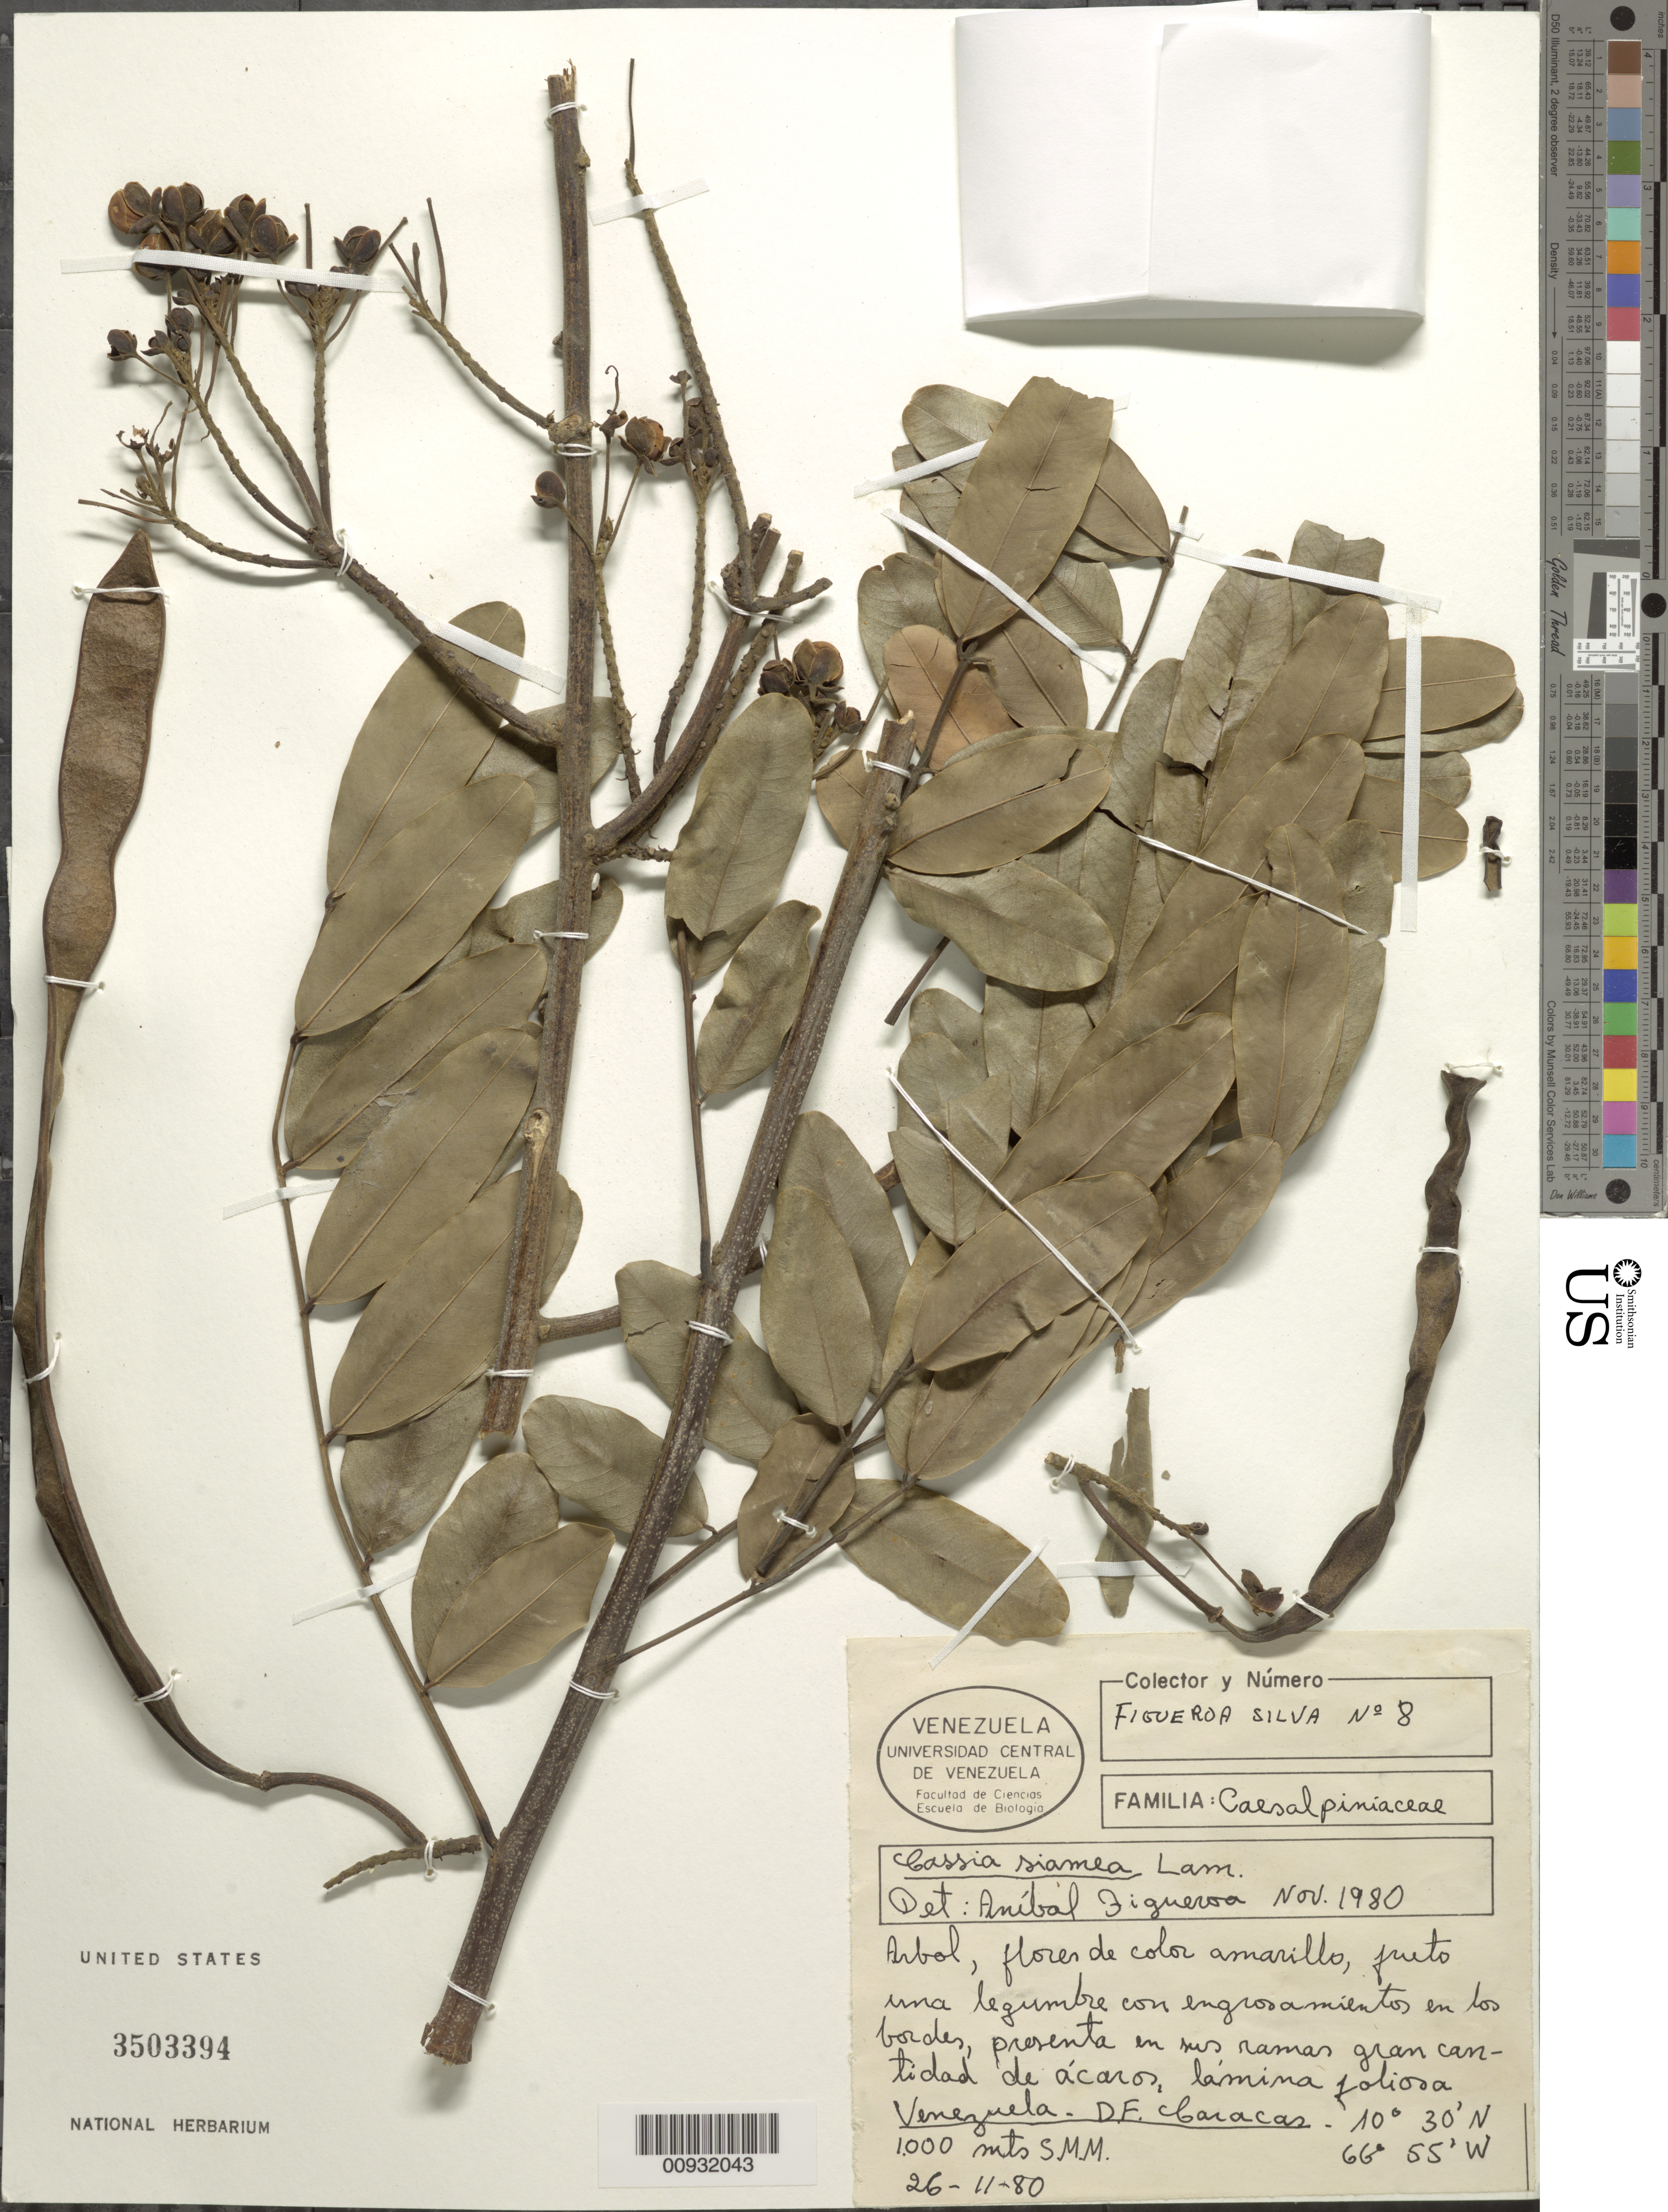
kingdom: Plantae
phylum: Tracheophyta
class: Magnoliopsida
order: Fabales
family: Fabaceae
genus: Senna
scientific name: Senna siamea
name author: (Lam.) H.S. Irwin & Barneby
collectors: -. Figueroa Silva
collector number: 8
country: Venezuela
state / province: Distrito Federal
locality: Caracas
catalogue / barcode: US 3503394